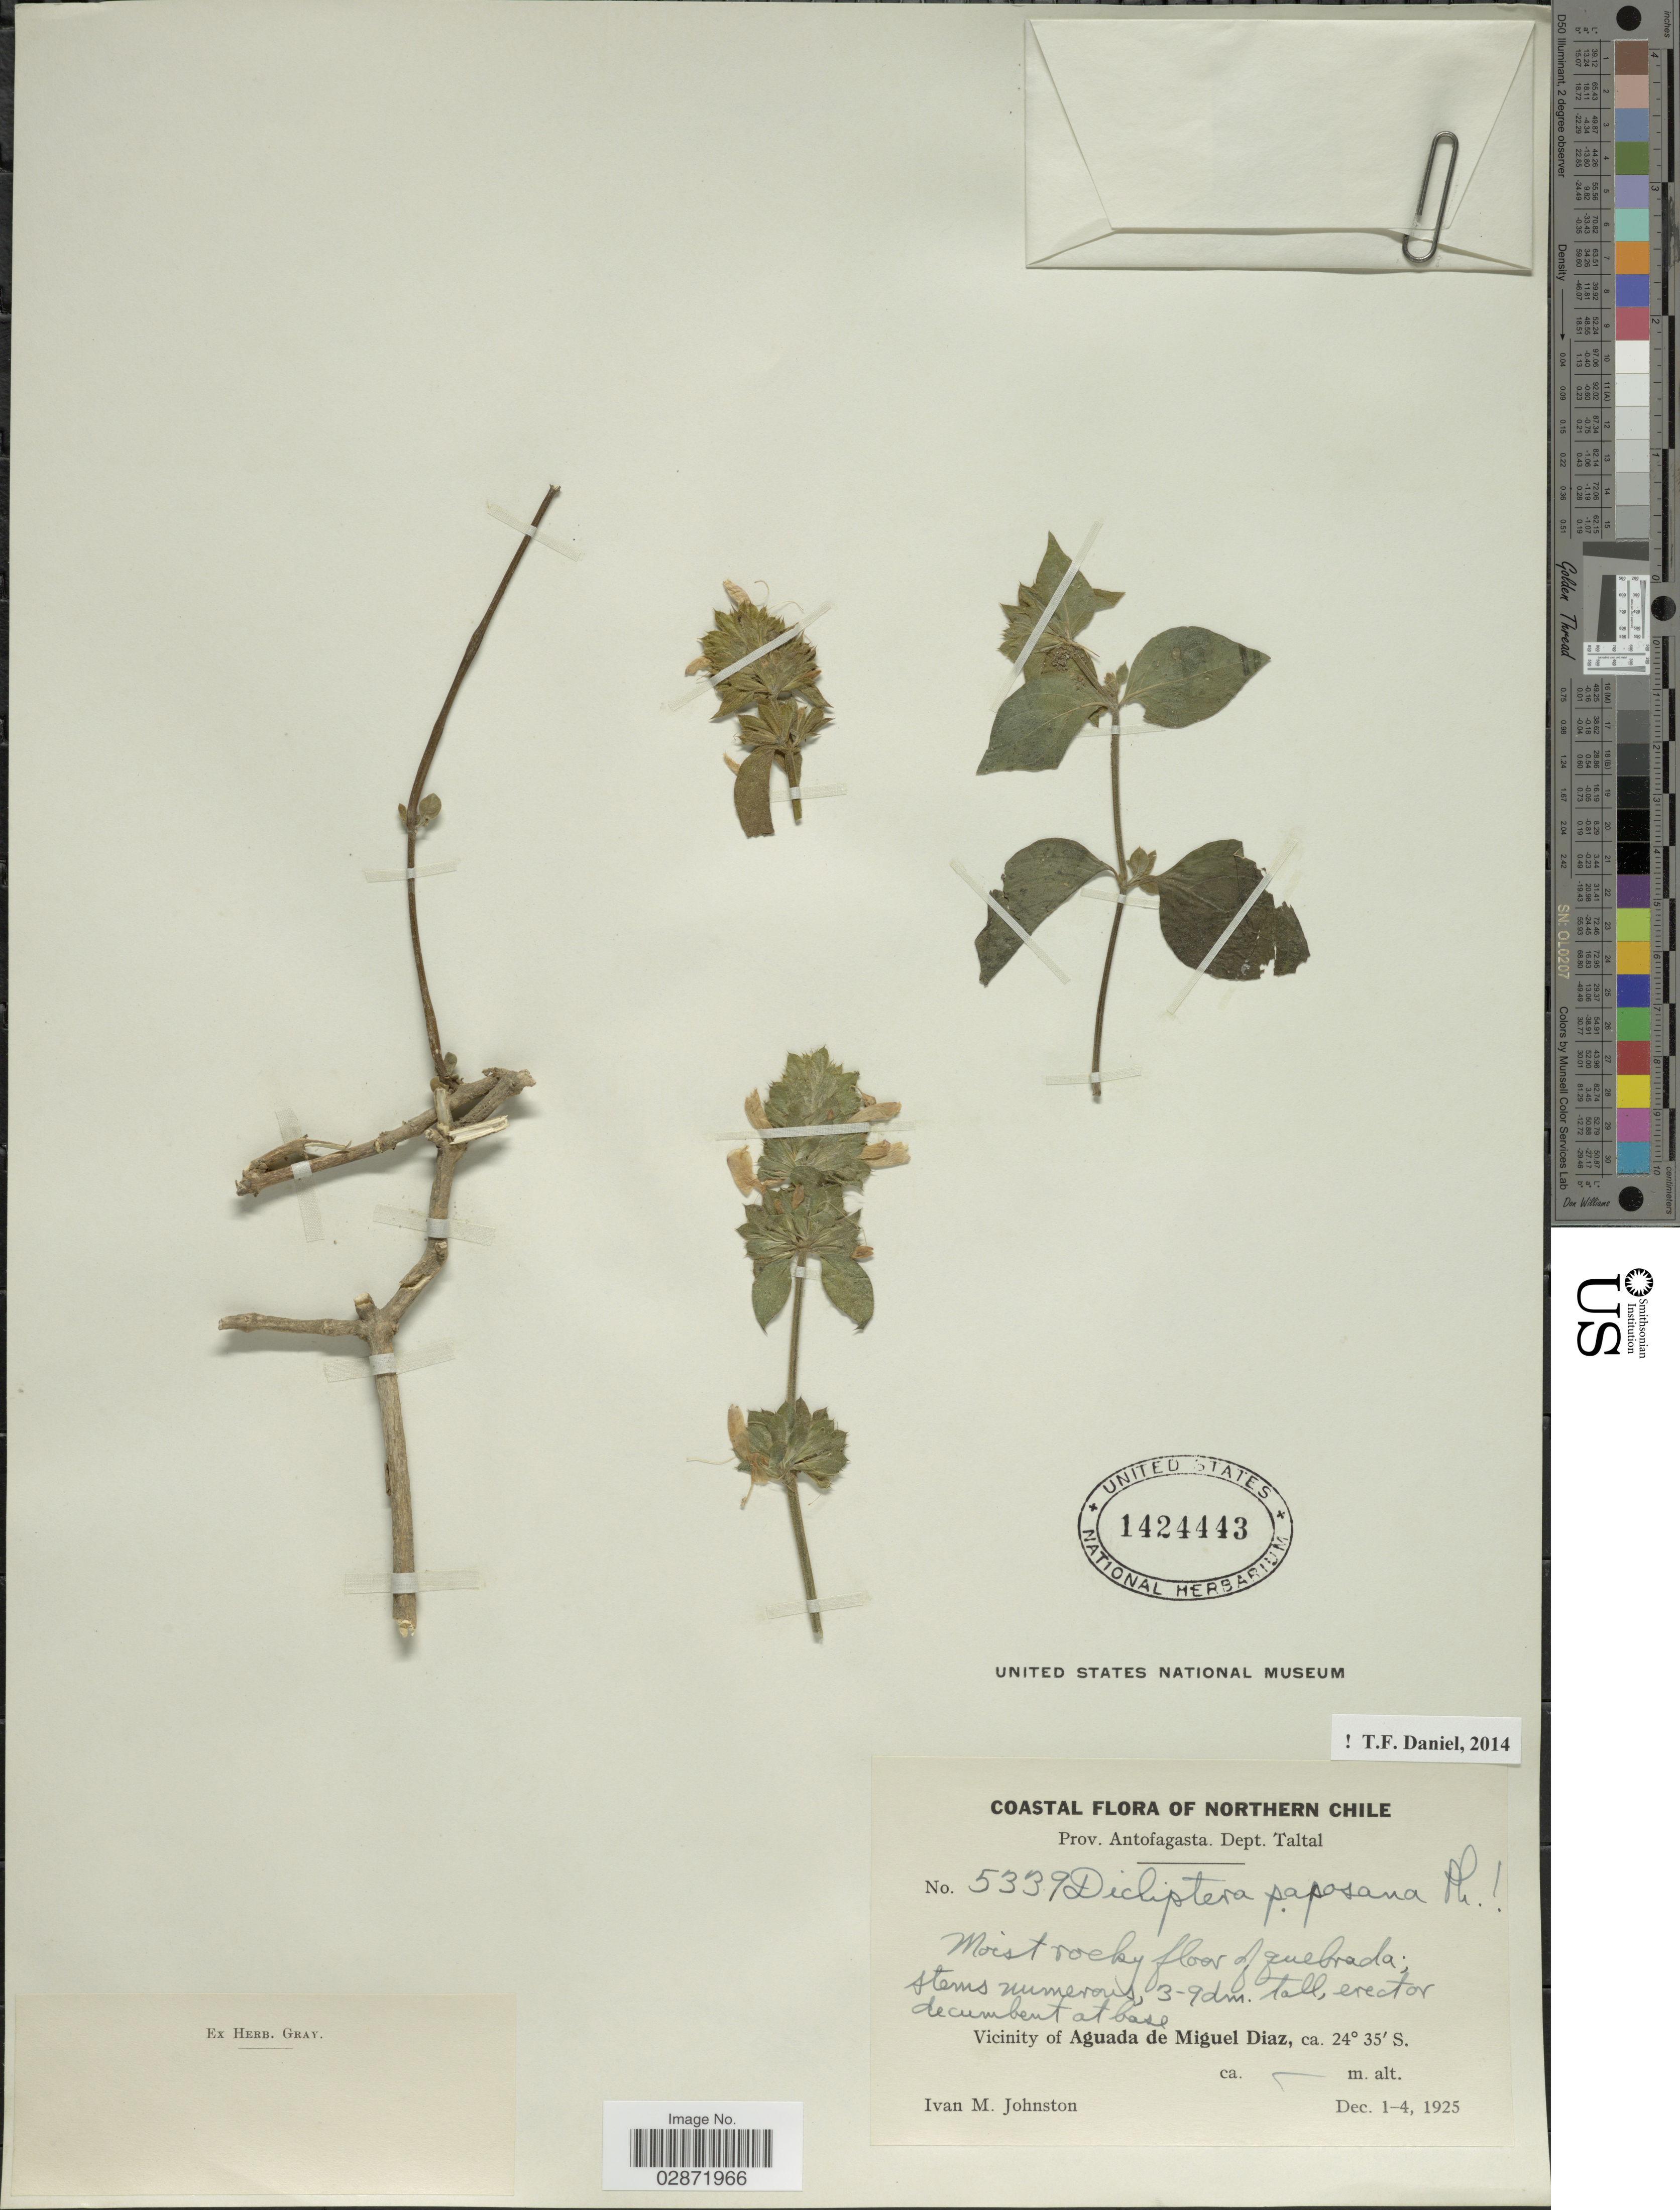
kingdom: Plantae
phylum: Tracheophyta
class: Magnoliopsida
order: Lamiales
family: Acanthaceae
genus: Dicliptera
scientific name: Dicliptera paposana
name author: Phil.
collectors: I.M. Johnston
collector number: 5339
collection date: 1925-12-01/1925-12-04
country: Chile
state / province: Antofagasta (II)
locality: Northern Chile. Prov. Antofagasta. Dept. Taltal. Vicinity of Aguada de Miguel Diaz.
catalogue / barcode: US 1424443